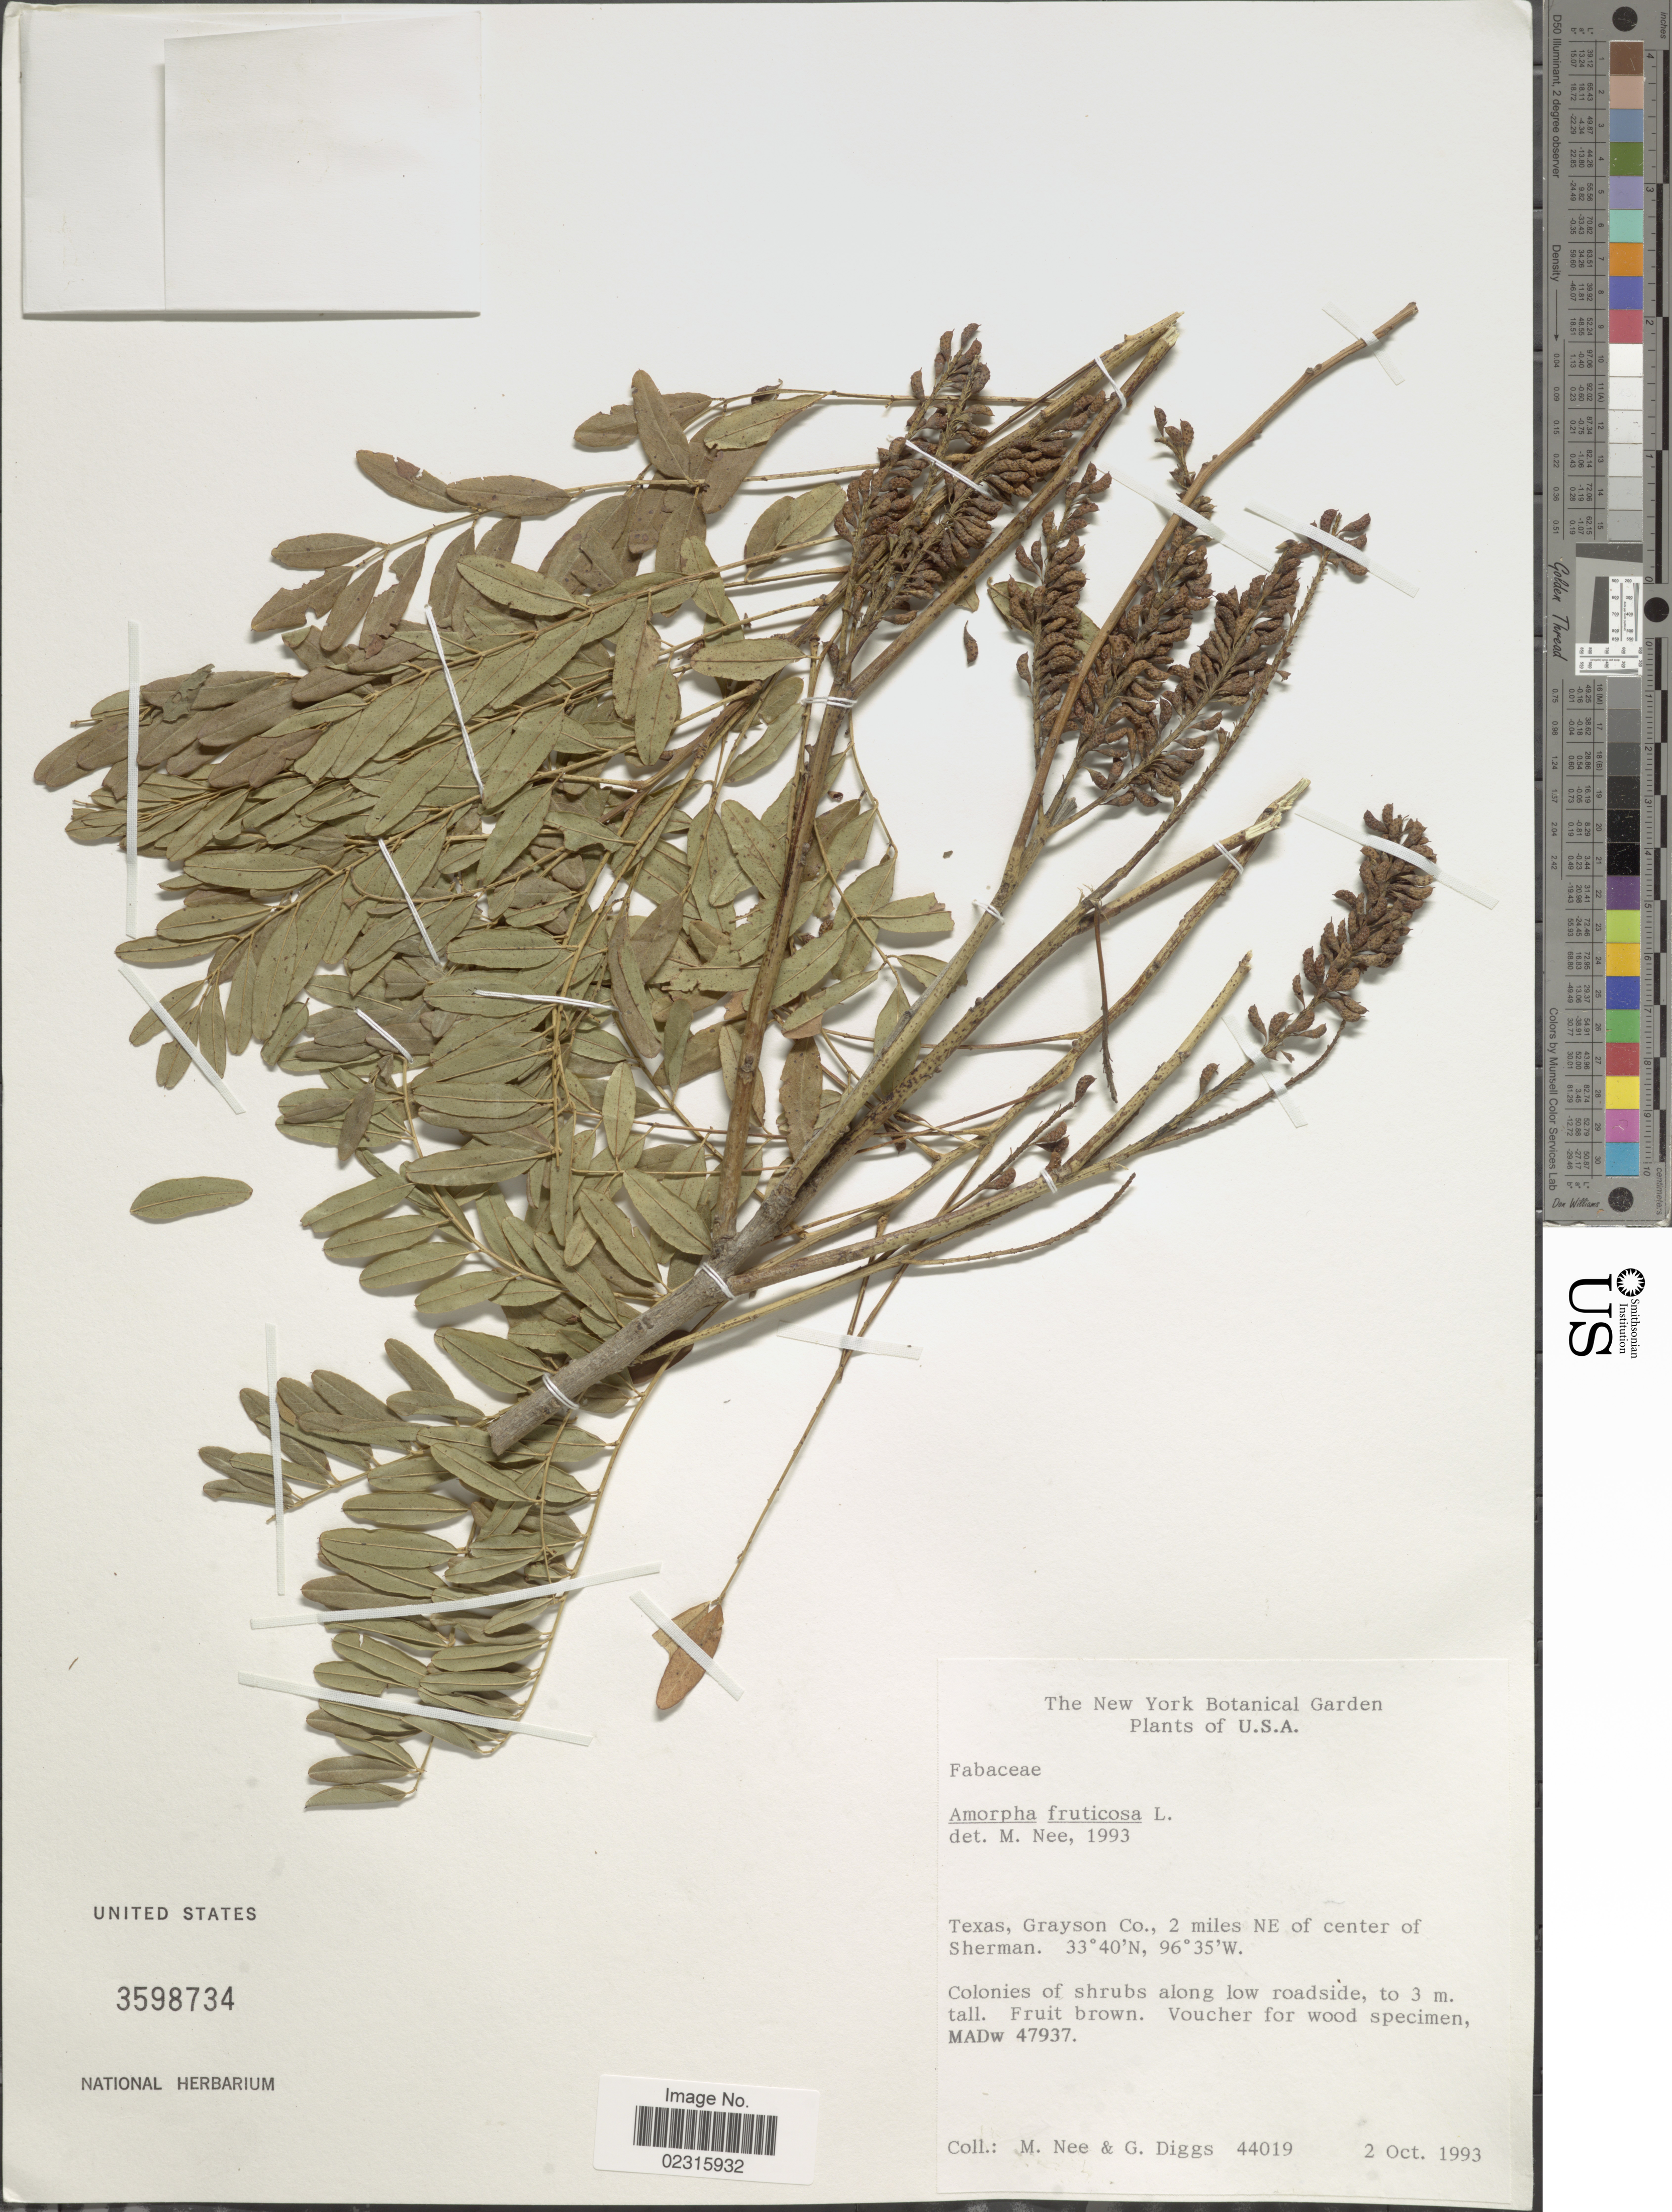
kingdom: Plantae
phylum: Tracheophyta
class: Magnoliopsida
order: Fabales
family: Fabaceae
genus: Amorpha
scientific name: Amorpha fruticosa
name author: L.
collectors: M. Nee & G. Diggs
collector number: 44019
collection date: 1993-10-02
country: United States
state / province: Texas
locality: Grayson, Co., 2 miles NE of center of Sherman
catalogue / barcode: US 3598734